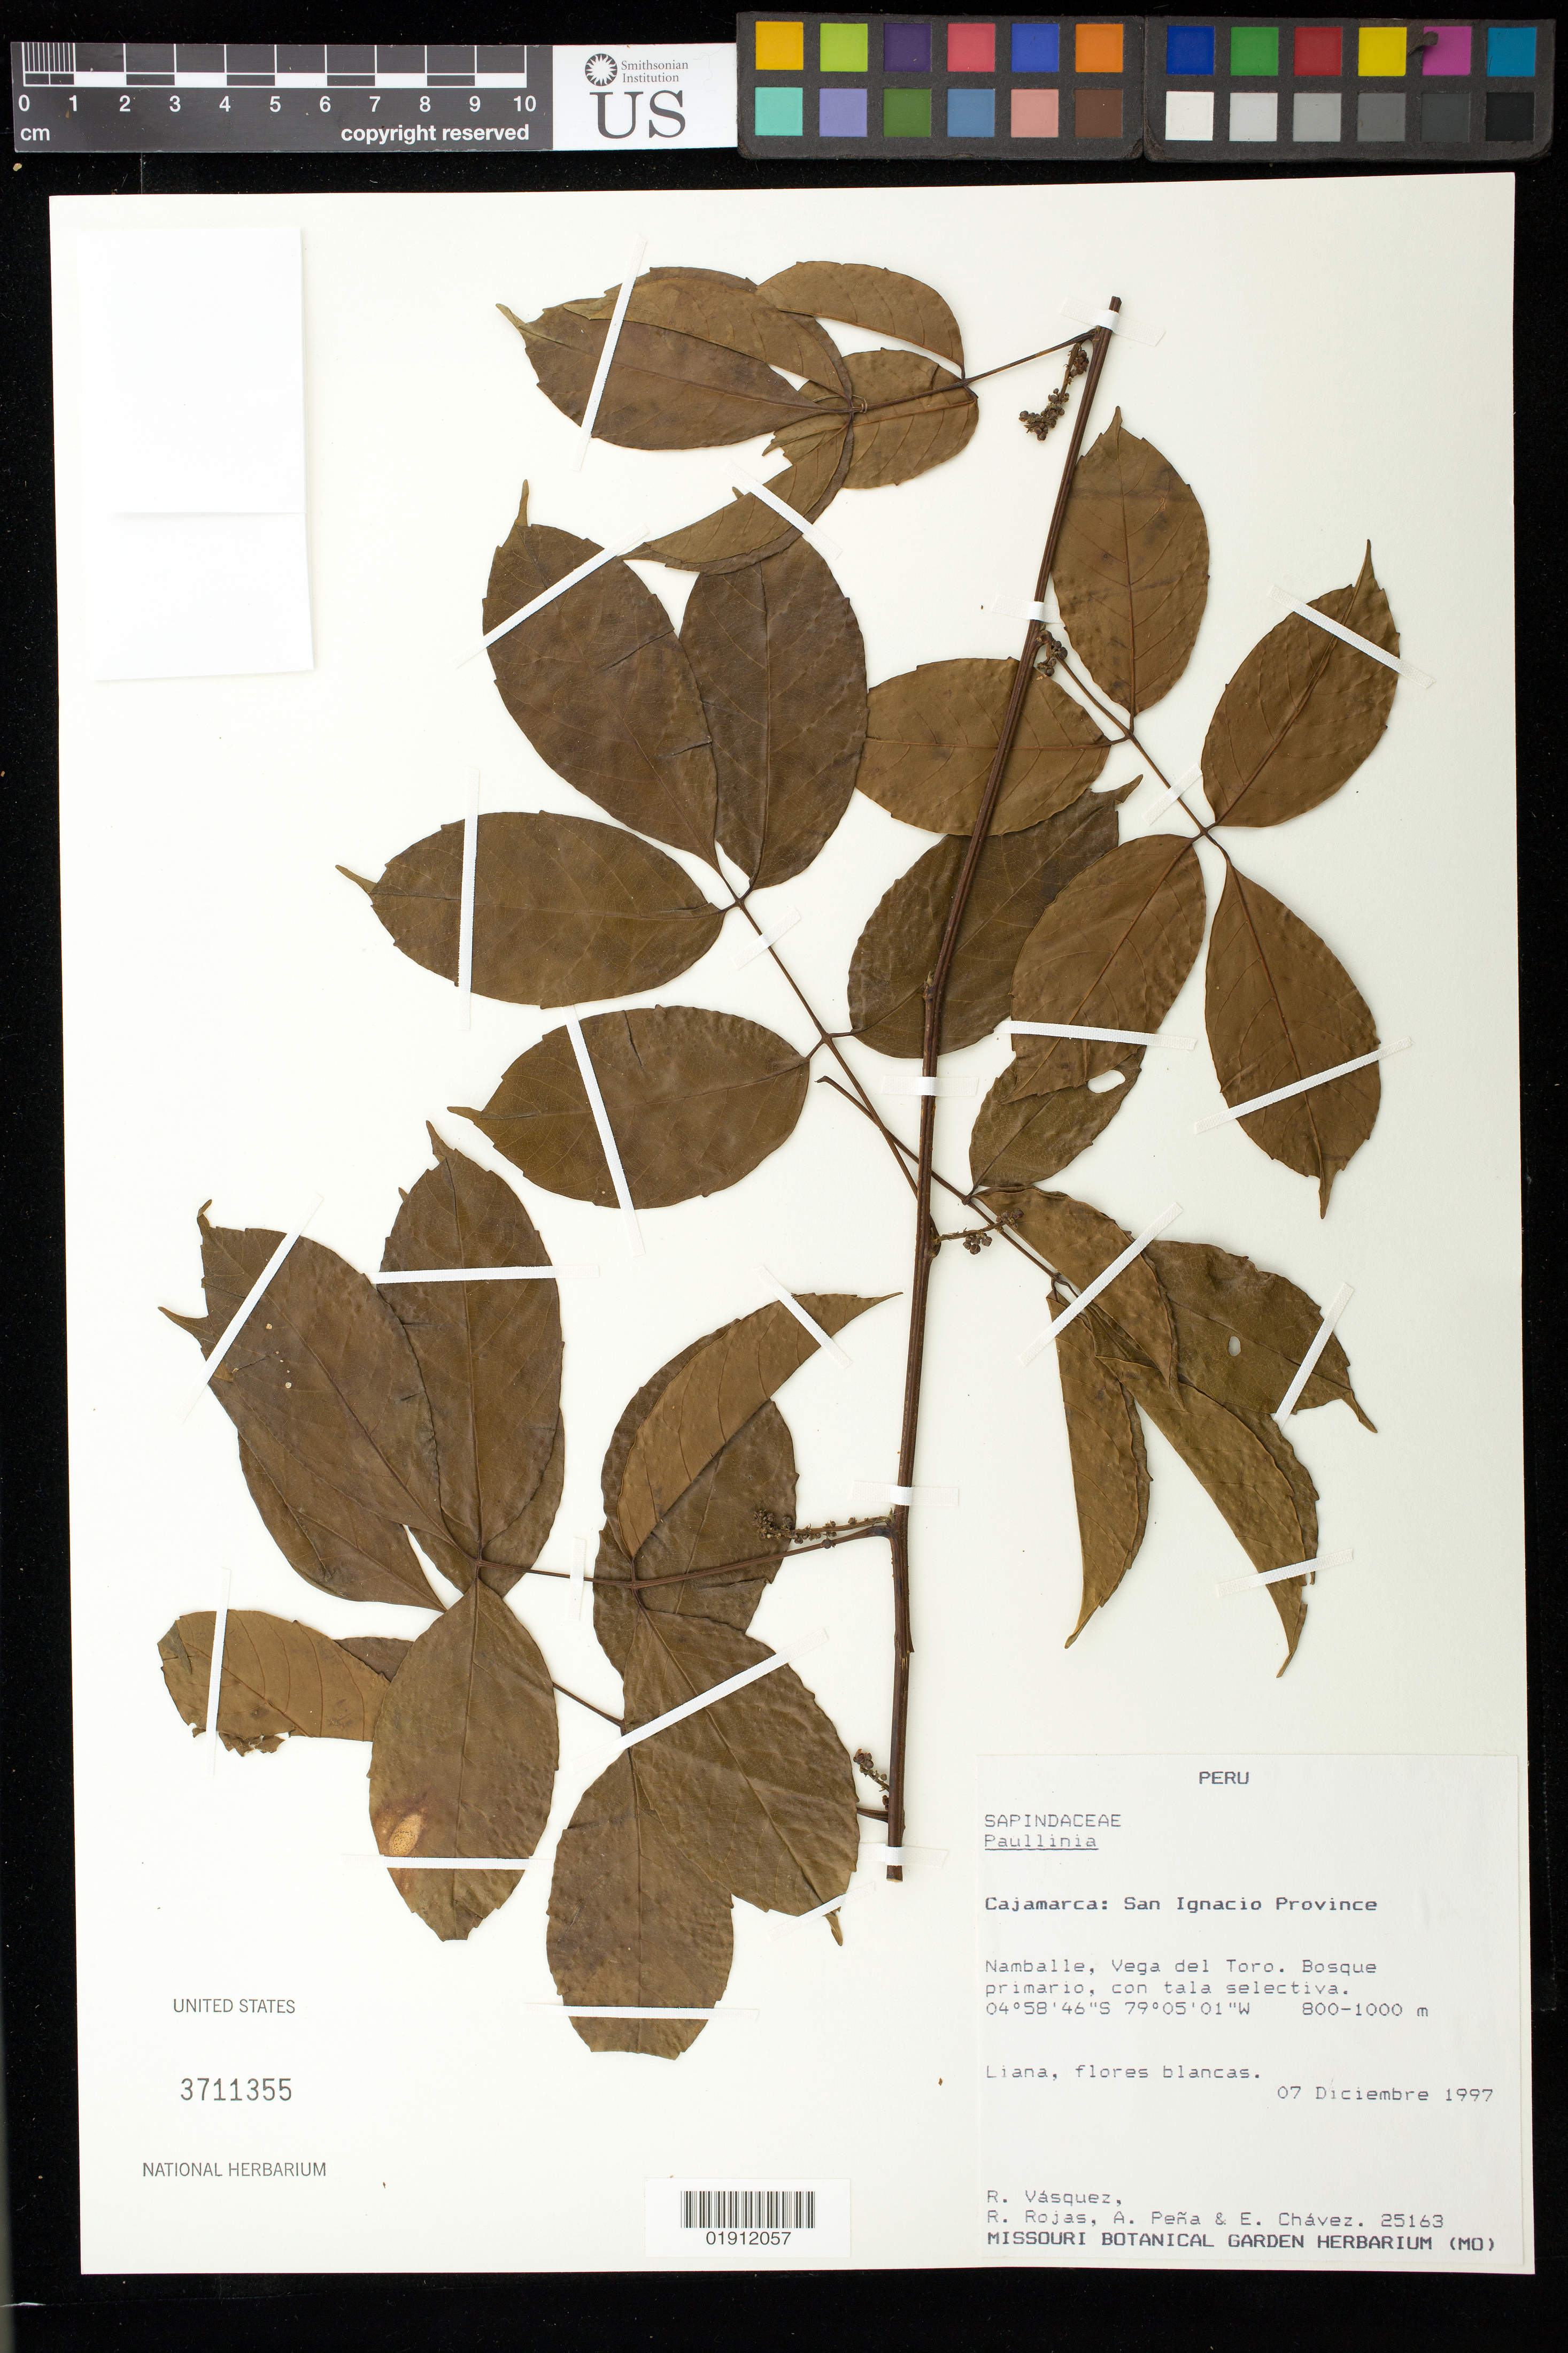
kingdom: Plantae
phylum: Tracheophyta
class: Magnoliopsida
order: Sapindales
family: Sapindaceae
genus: Paullinia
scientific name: Paullinia tarapotensis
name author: Radlk.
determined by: Acevedo-Rodriguez, P., (US), Smithsonian Institution - National Museum of Natural History (UNITED STATES)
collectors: R. Vásquez M., R. Rojas, A. Peña & E. Chávez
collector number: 25163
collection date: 1997-12-07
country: Peru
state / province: Cajamarca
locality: San Ignacio Province. Namballe, Vega del Toro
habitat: Bosque primario, con tala selectiva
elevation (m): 800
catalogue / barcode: US 3711355